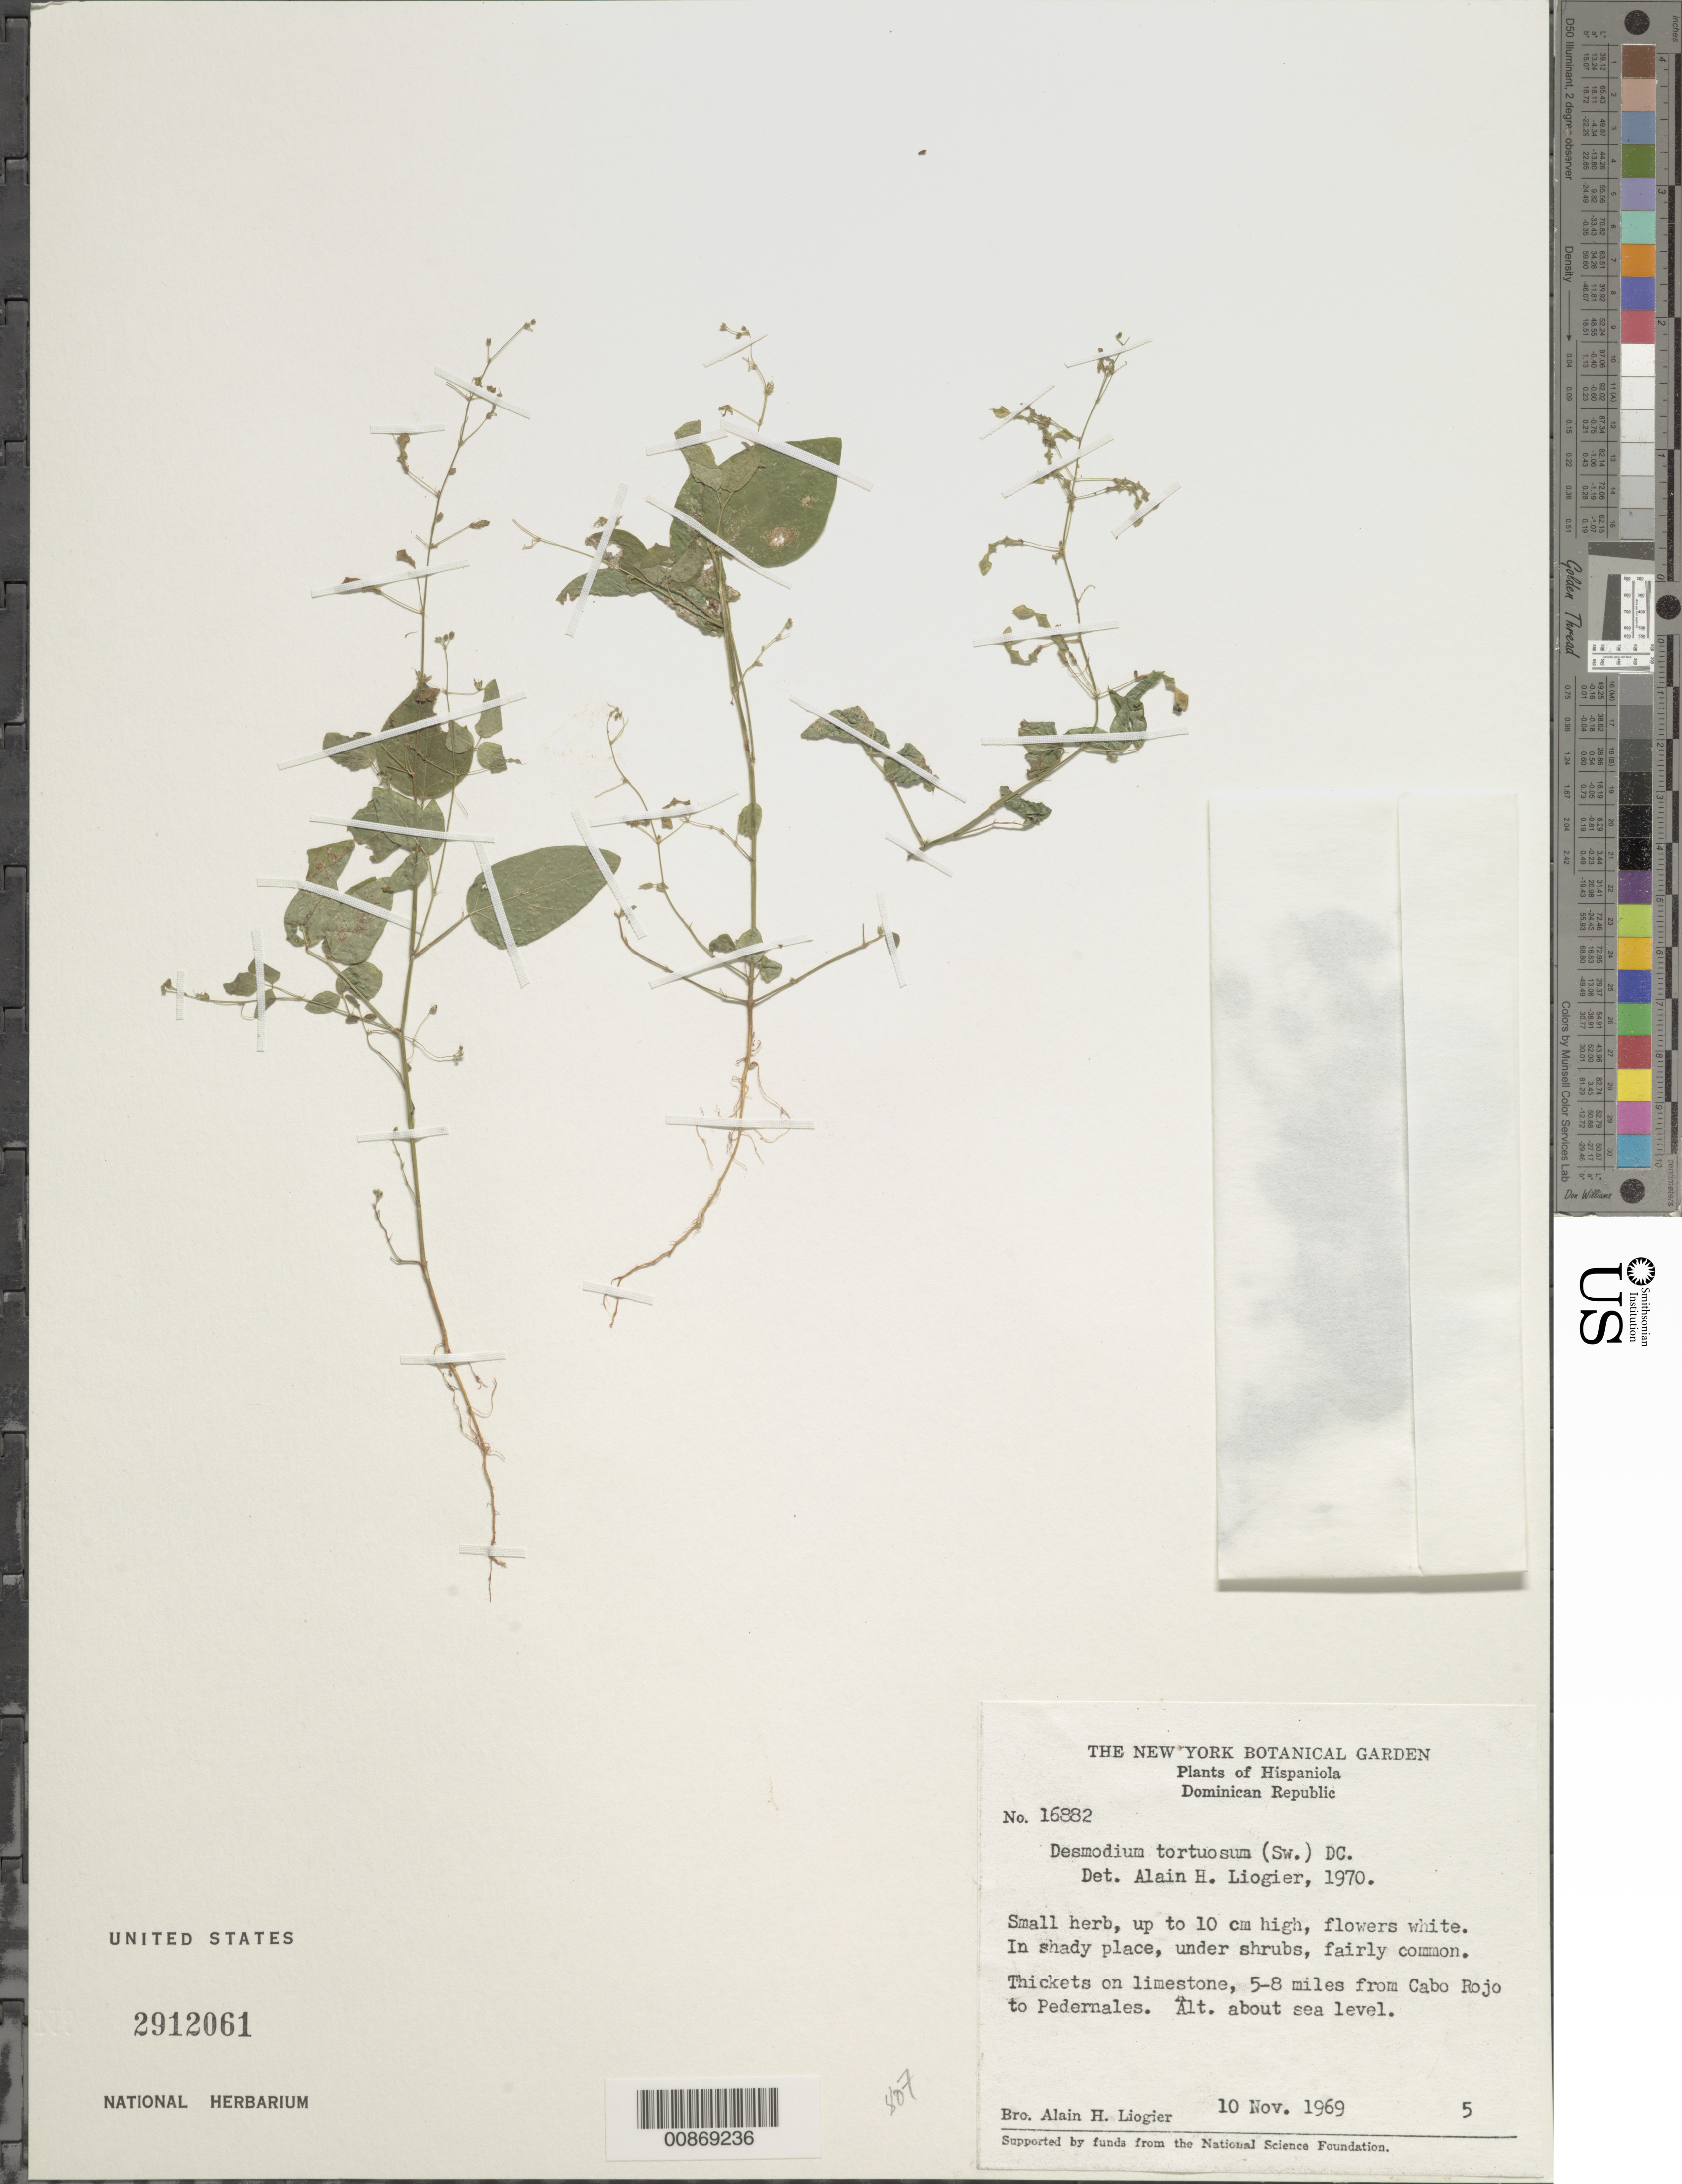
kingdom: Plantae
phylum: Tracheophyta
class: Magnoliopsida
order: Fabales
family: Fabaceae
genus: Desmodium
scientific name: Desmodium tortuosum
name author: (Sw.) DC.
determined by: Liogier, Alain H.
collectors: A. H. Liogier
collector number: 16882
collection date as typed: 10 Nov 1969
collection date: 1969-11-10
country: Dominican Republic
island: Hispaniola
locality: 5-8 miles from Cabo Rojo to Pedernales.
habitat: In shady place, under shrubs. Thickets on limestone.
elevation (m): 0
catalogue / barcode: US 2912061